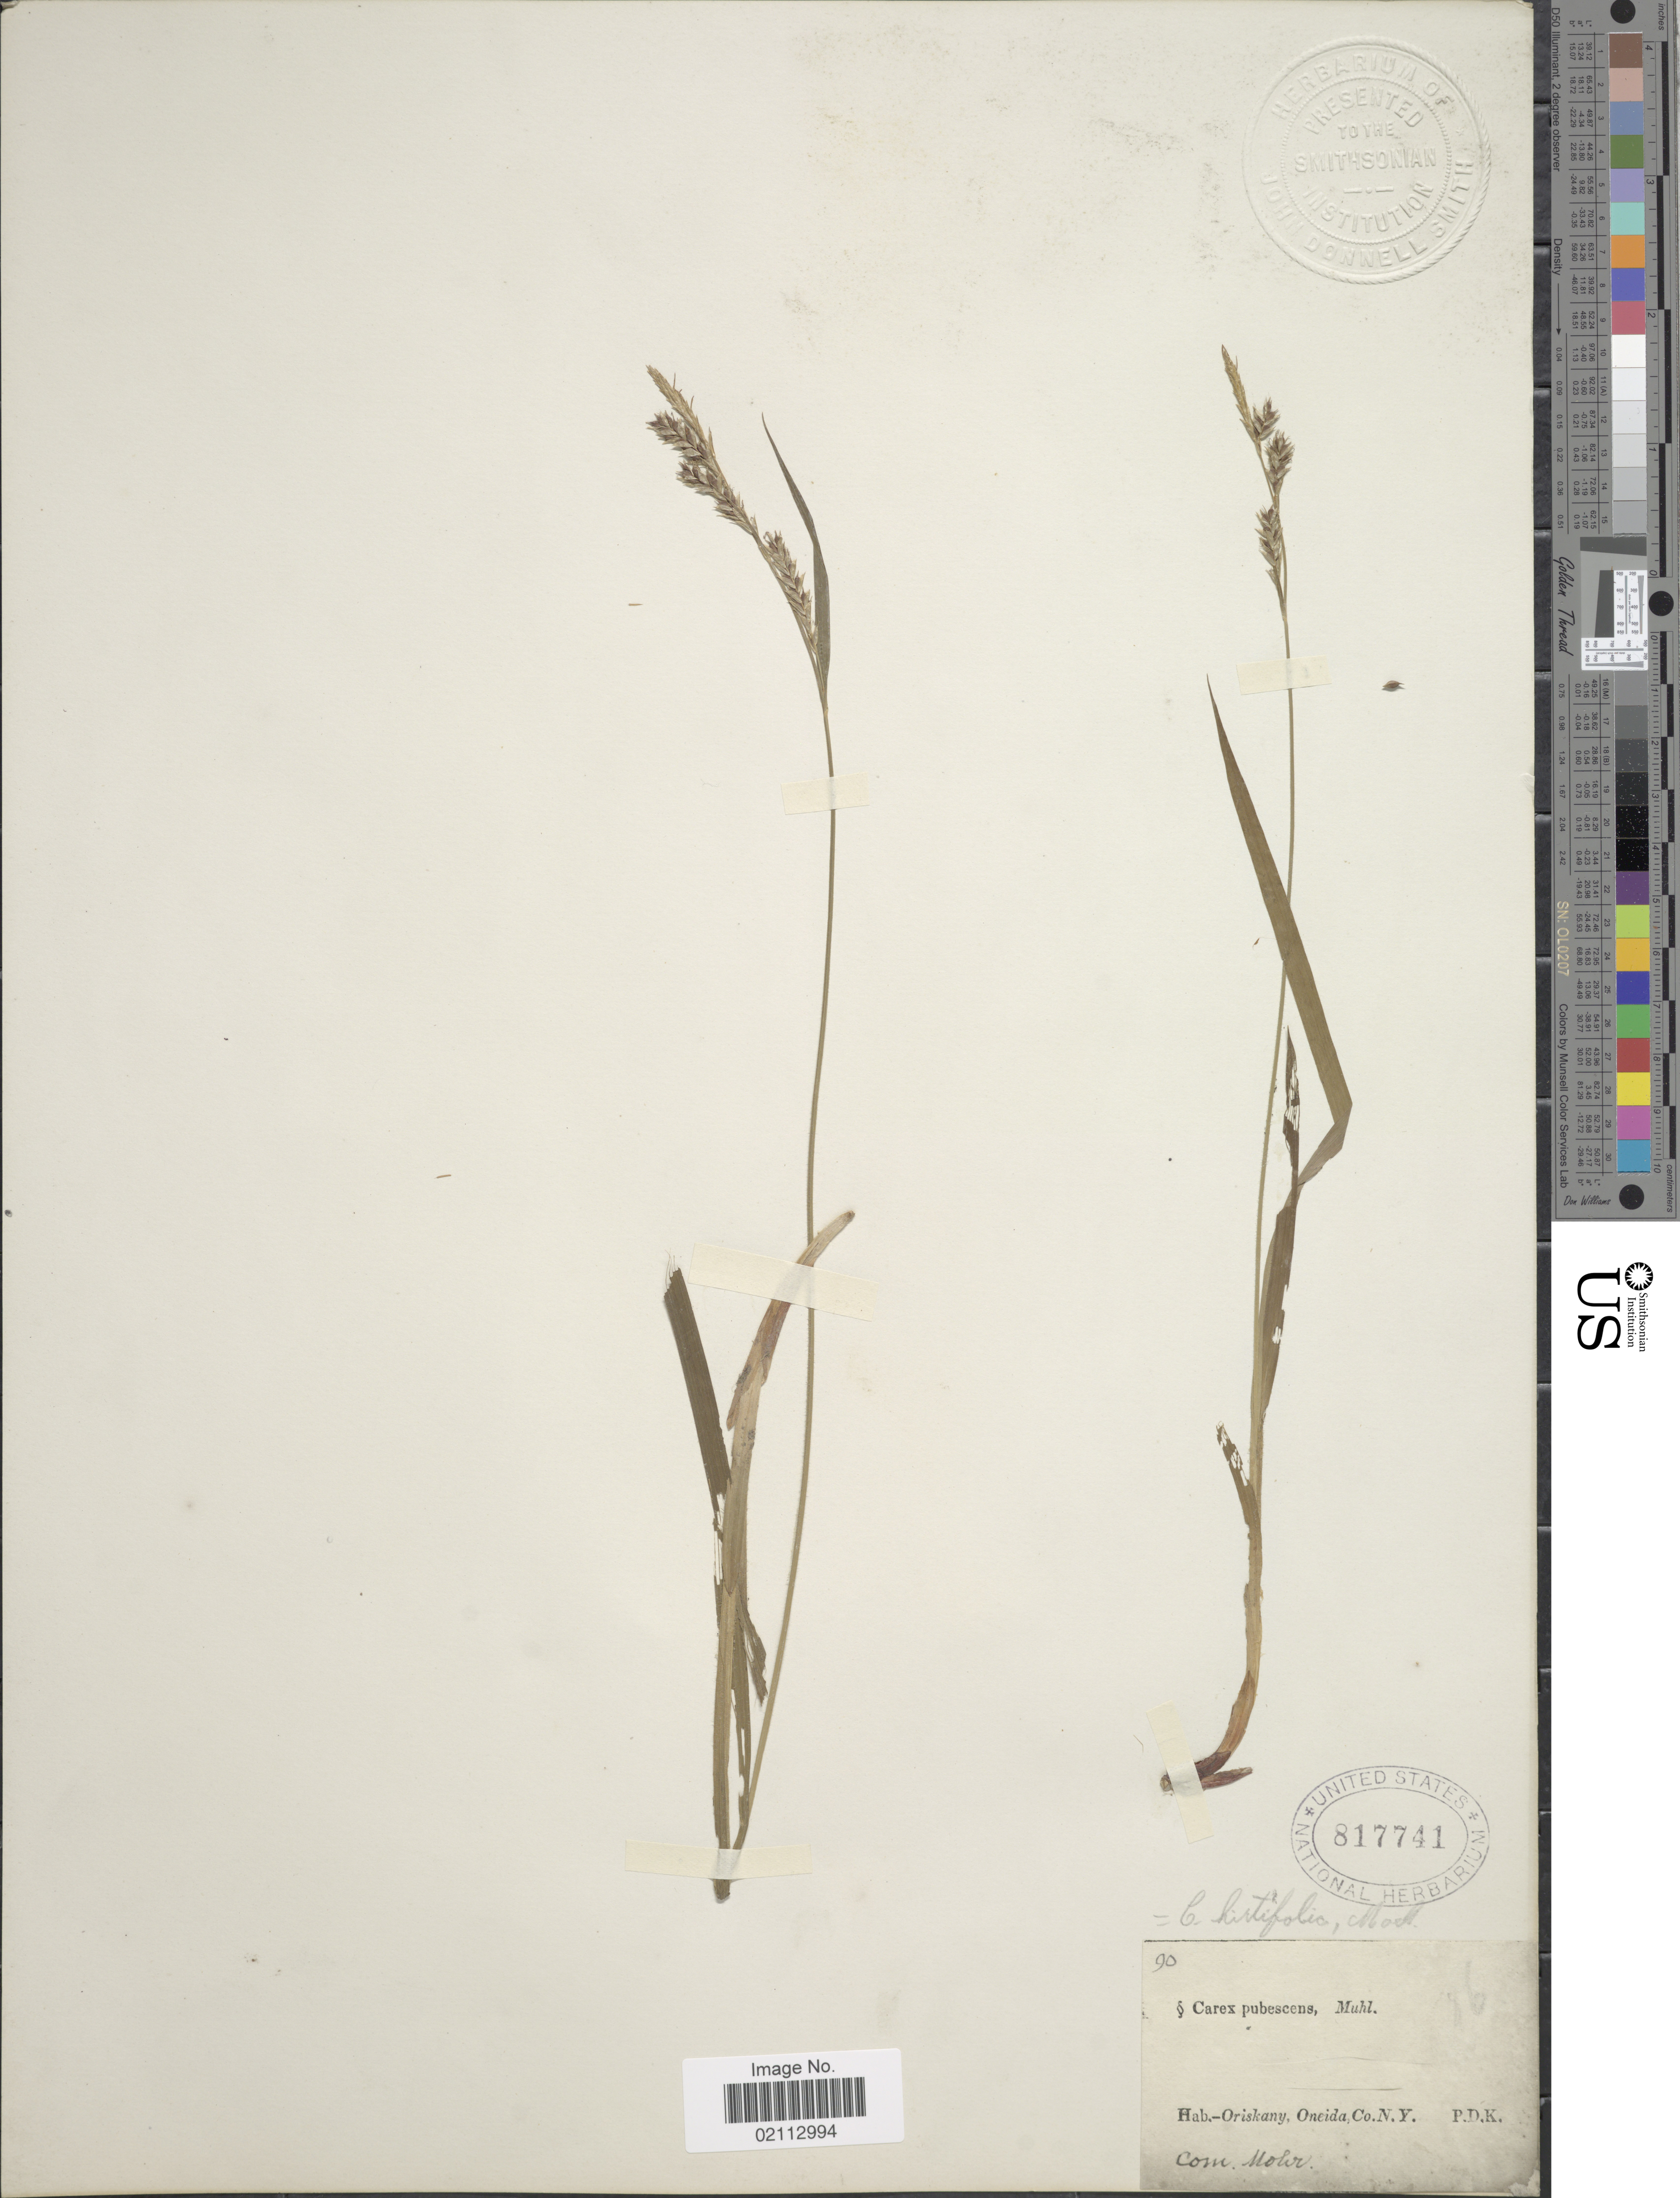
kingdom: Plantae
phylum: Tracheophyta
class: Liliopsida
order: Poales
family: Cyperaceae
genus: Carex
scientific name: Carex hirtifolia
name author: Mack.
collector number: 90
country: United States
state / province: New York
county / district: Oneida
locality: Oriskany, Oneida Co. N.Y.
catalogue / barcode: US 817741